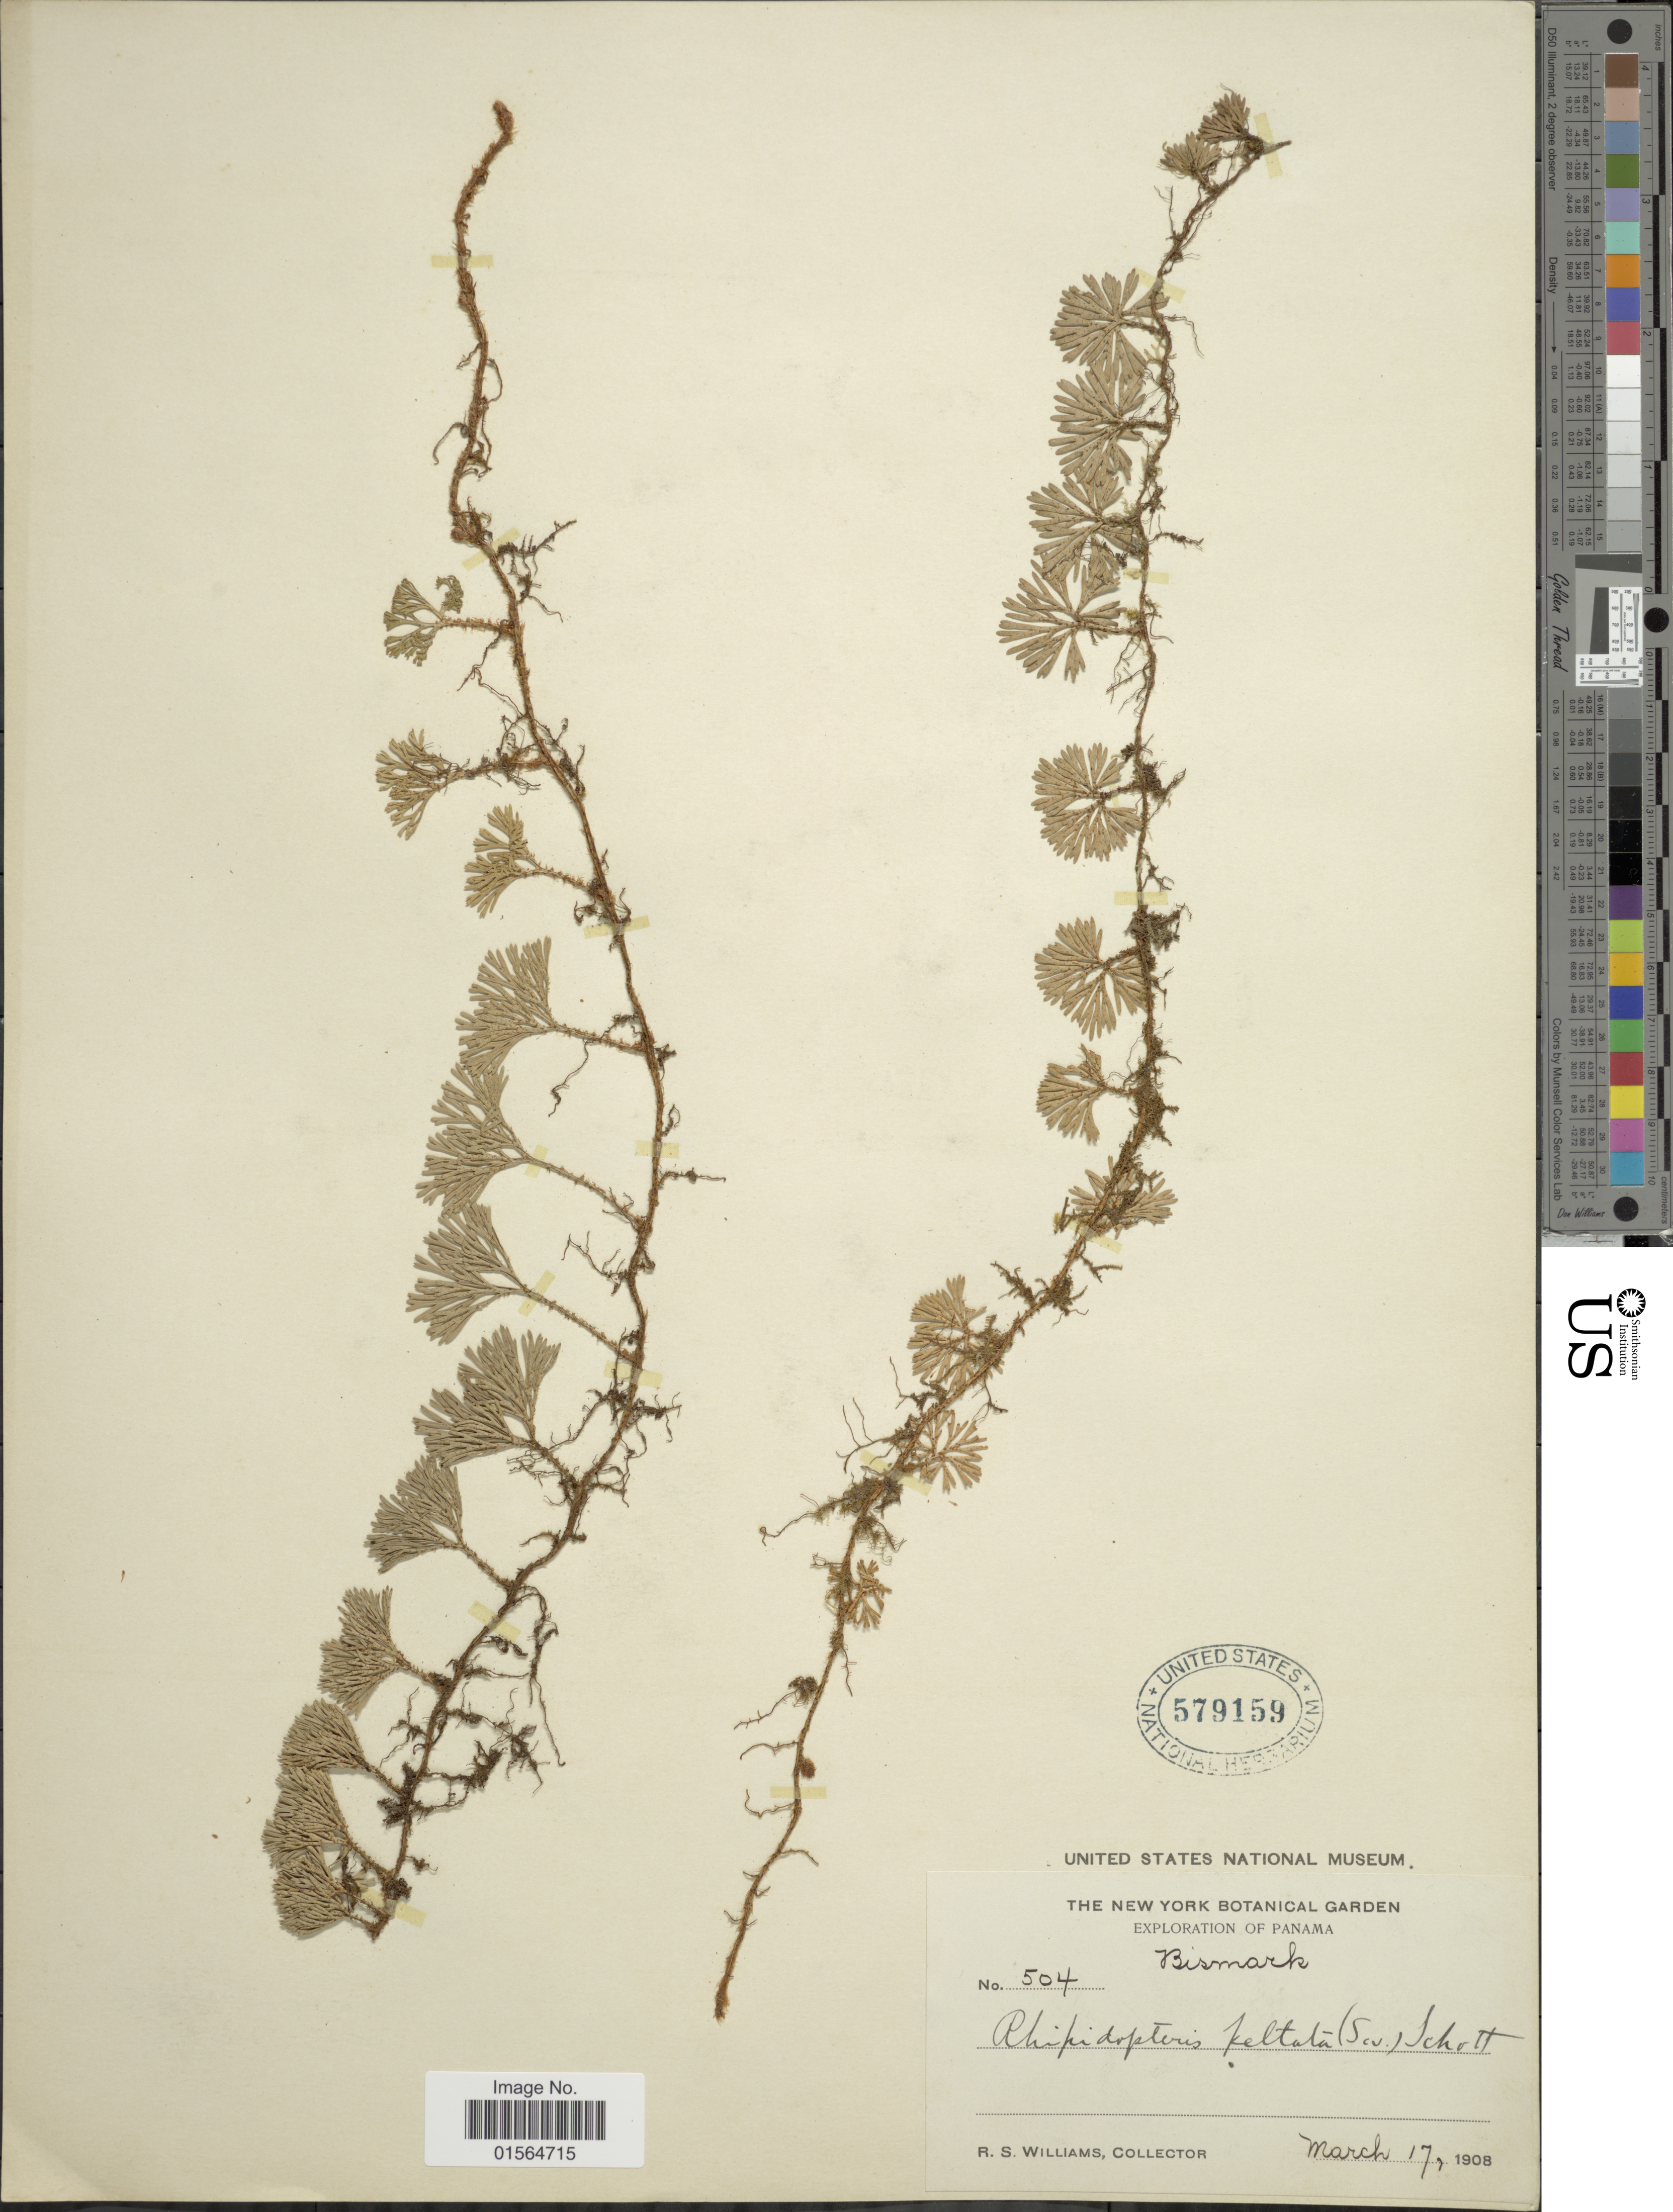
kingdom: Plantae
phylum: Tracheophyta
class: Polypodiopsida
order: Polypodiales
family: Dryopteridaceae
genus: Elaphoglossum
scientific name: Elaphoglossum peltatum f. peltatum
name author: (Sw.) Urb.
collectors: R. S. Williams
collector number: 504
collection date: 1908-03-17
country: Panama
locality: Bismark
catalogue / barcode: US 579159